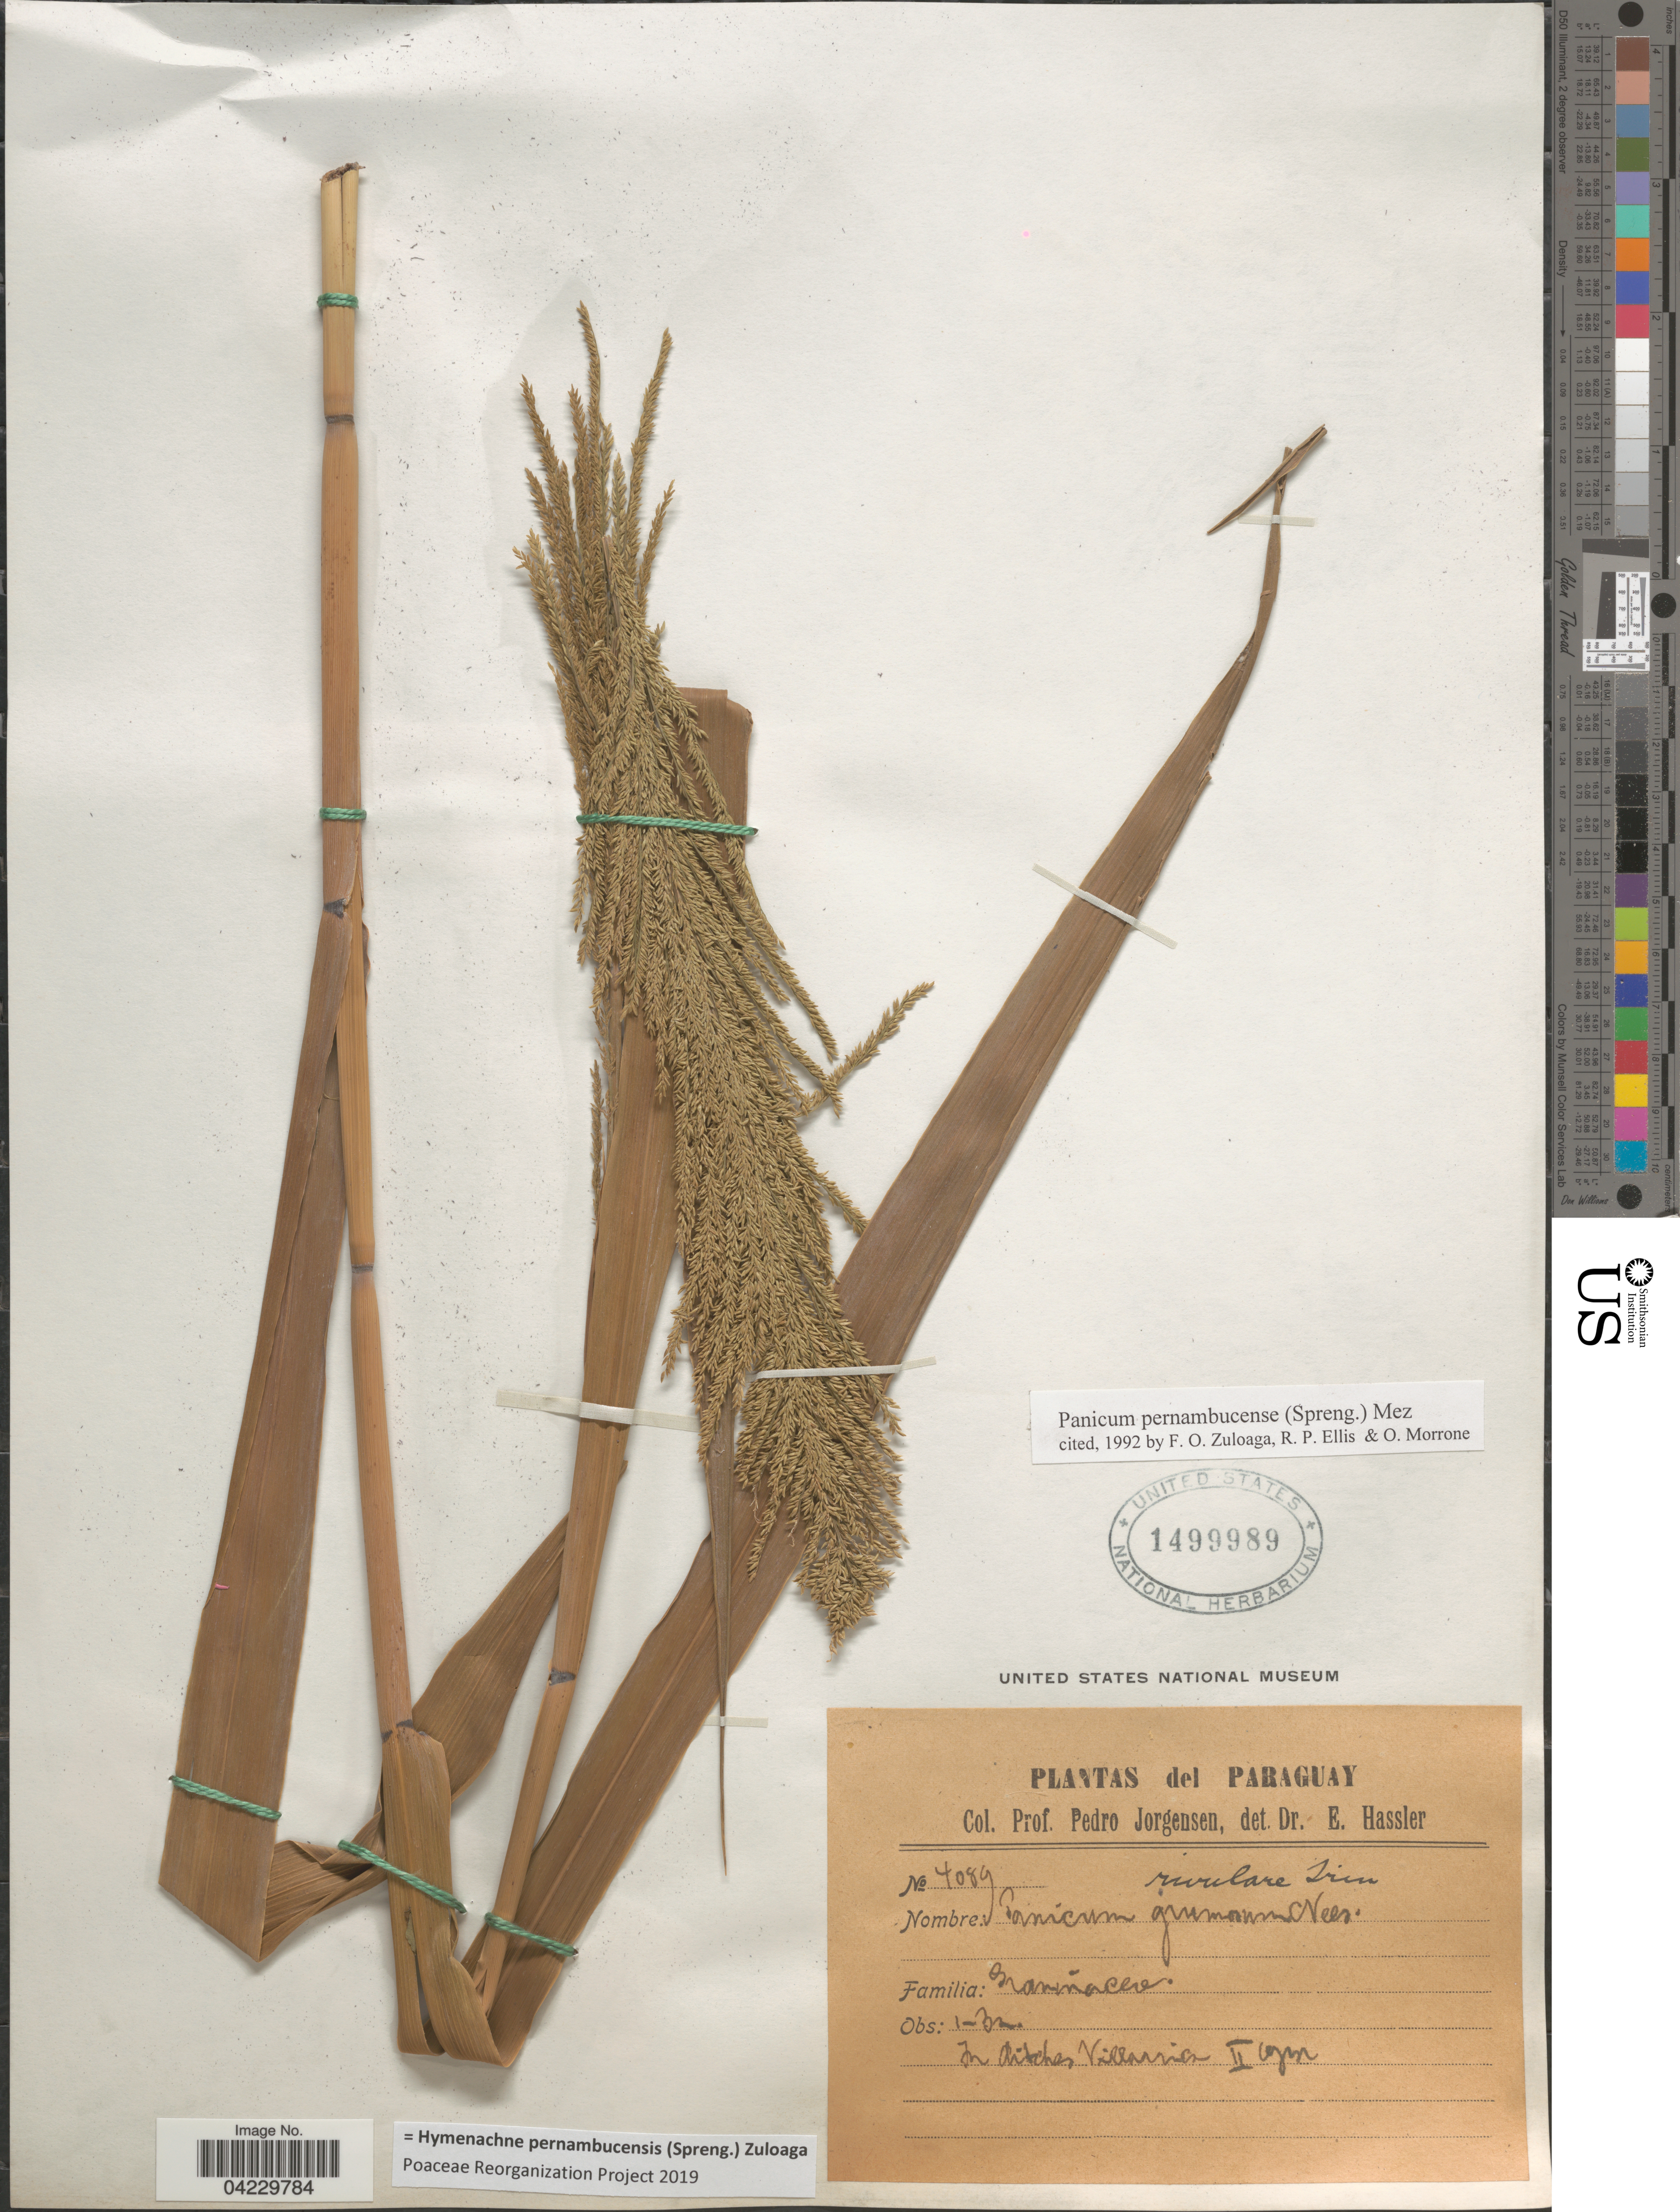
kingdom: Plantae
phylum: Tracheophyta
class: Liliopsida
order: Poales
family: Poaceae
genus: Hymenachne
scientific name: Hymenachne pernambucensis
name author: (Spreng.) Zuloaga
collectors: P. Jörgensen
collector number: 4089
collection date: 1932-02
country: Paraguay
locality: In ditches Villarrica.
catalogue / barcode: US 1499989